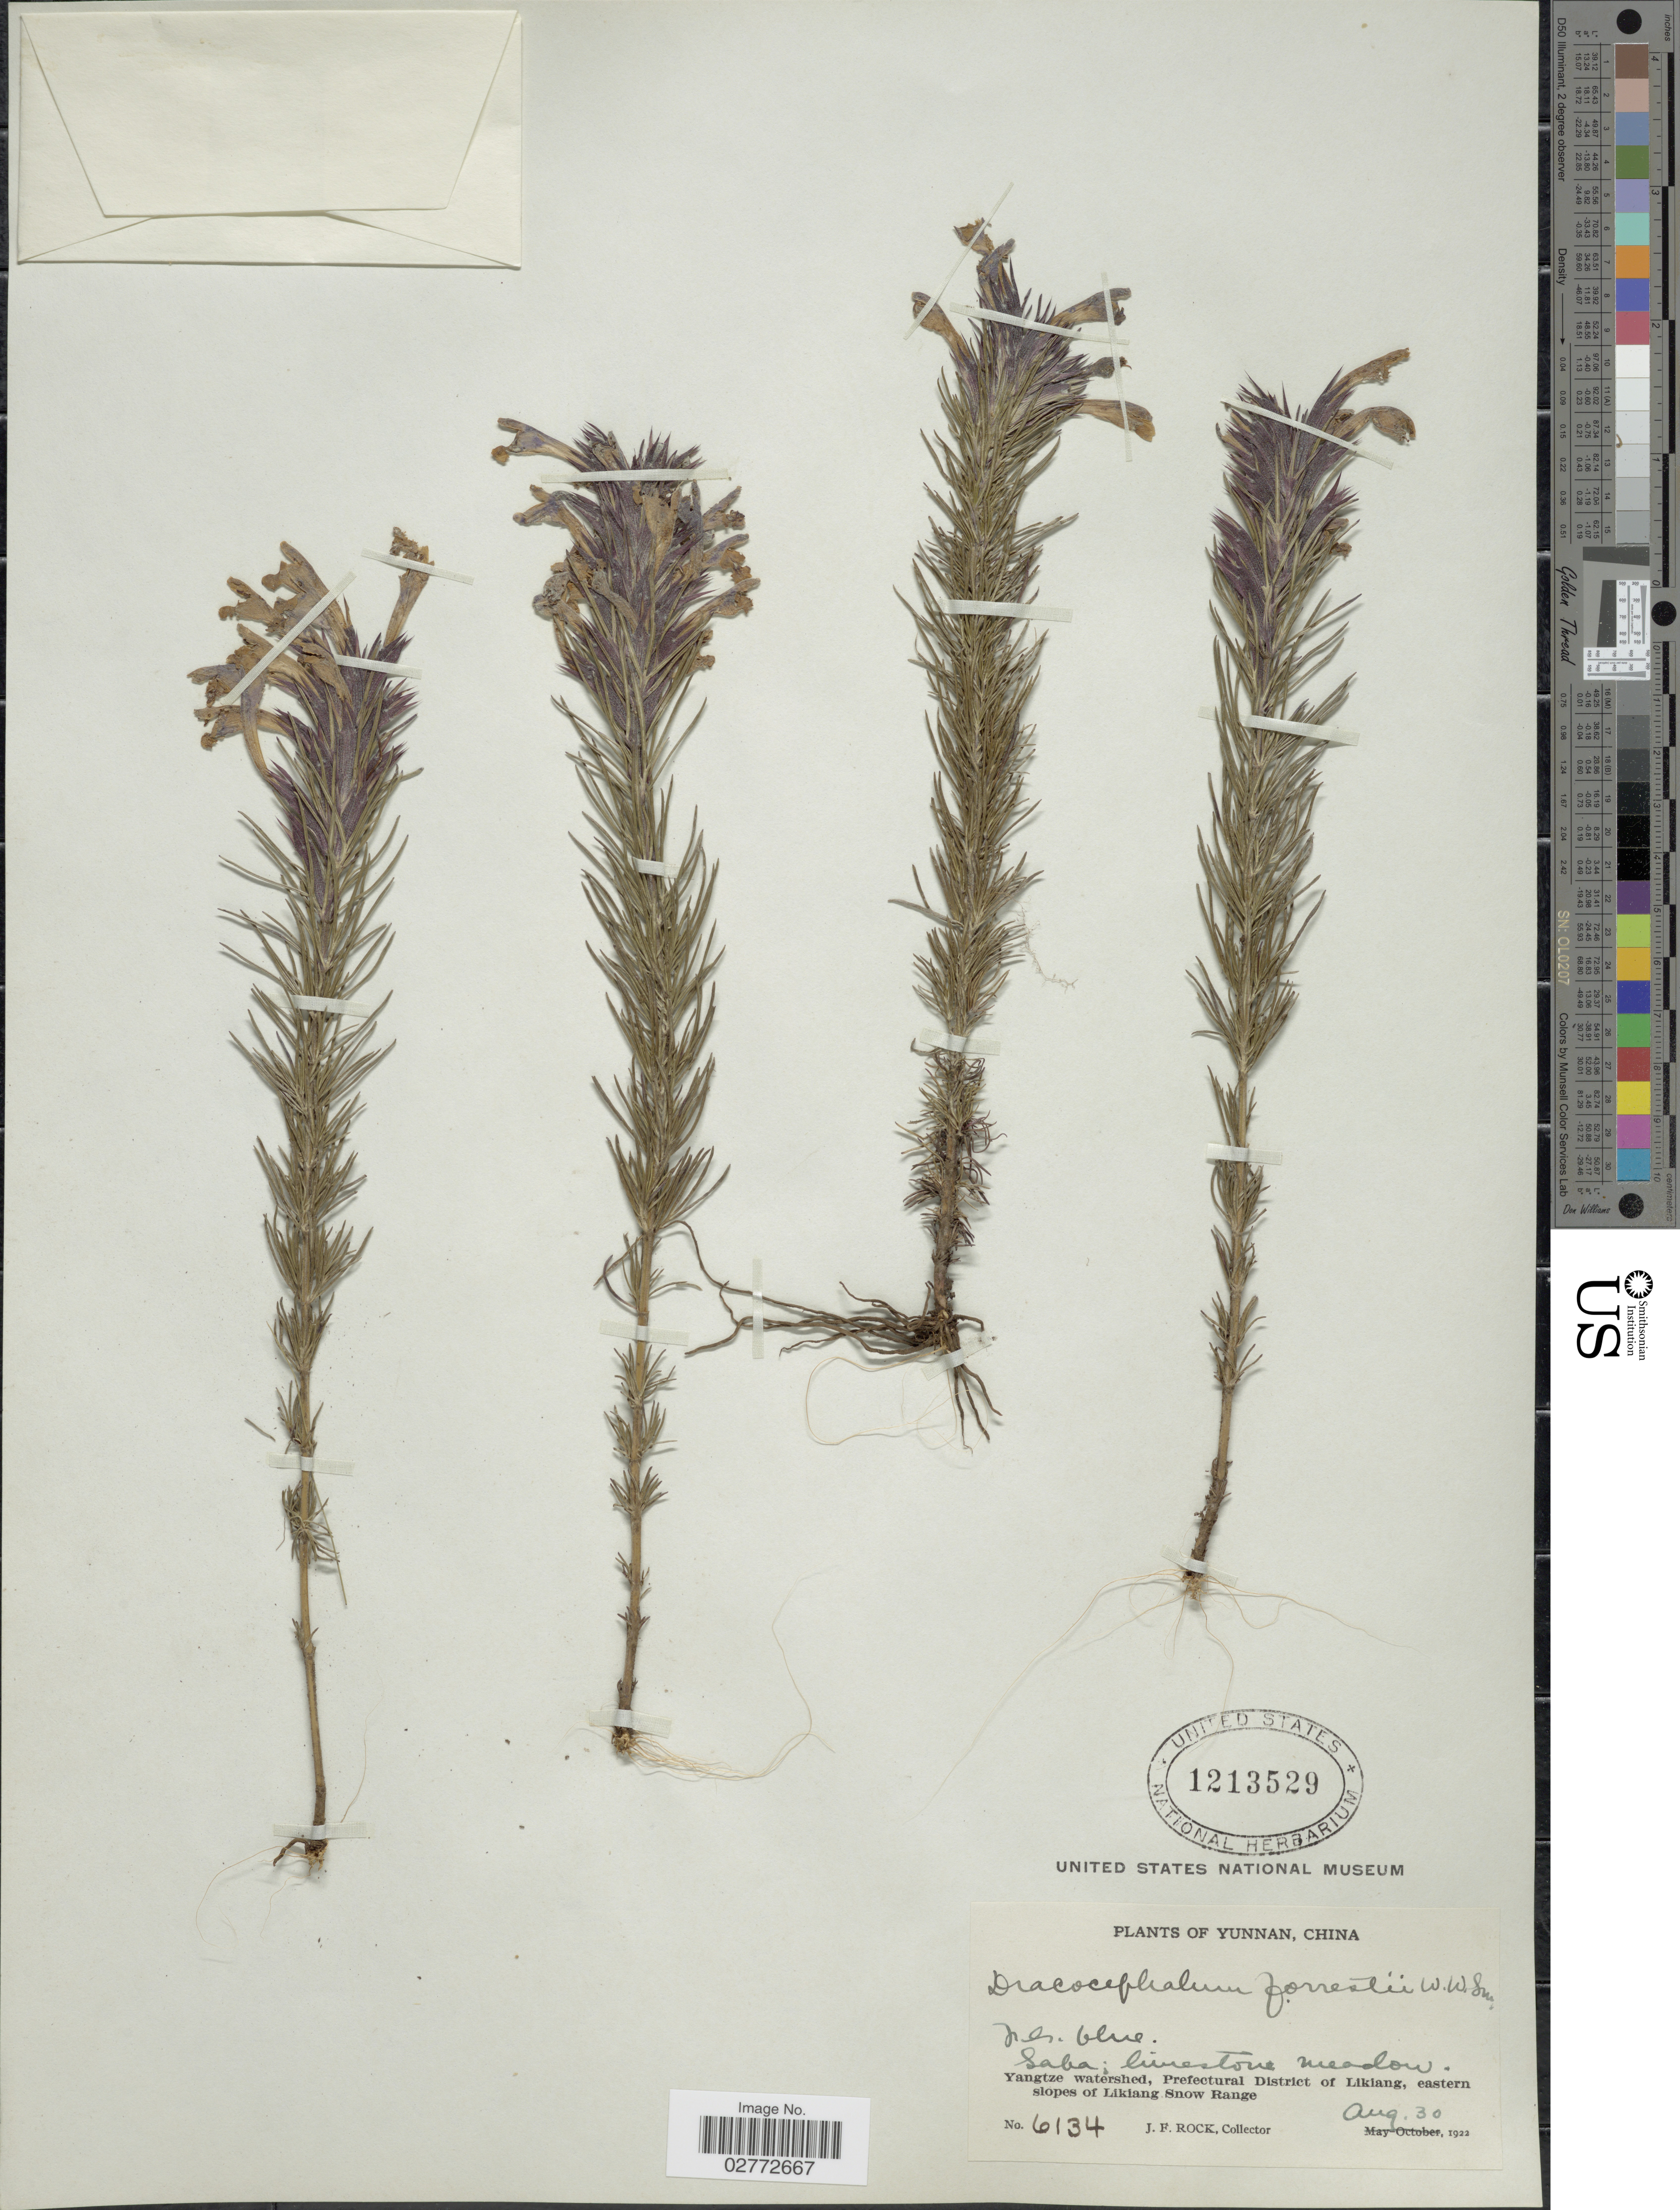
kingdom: Plantae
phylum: Tracheophyta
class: Magnoliopsida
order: Lamiales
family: Lamiaceae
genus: Dracocephalum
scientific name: Dracocephalum forrestii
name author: W.W. Sm.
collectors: J. Rock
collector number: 6134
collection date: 1922-08-30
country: China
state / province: Yunnan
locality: Saba. Yangtze watershed, Prefectural District of Likiang, eastern slopes of Likiang Snow Range.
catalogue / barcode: US 1213529